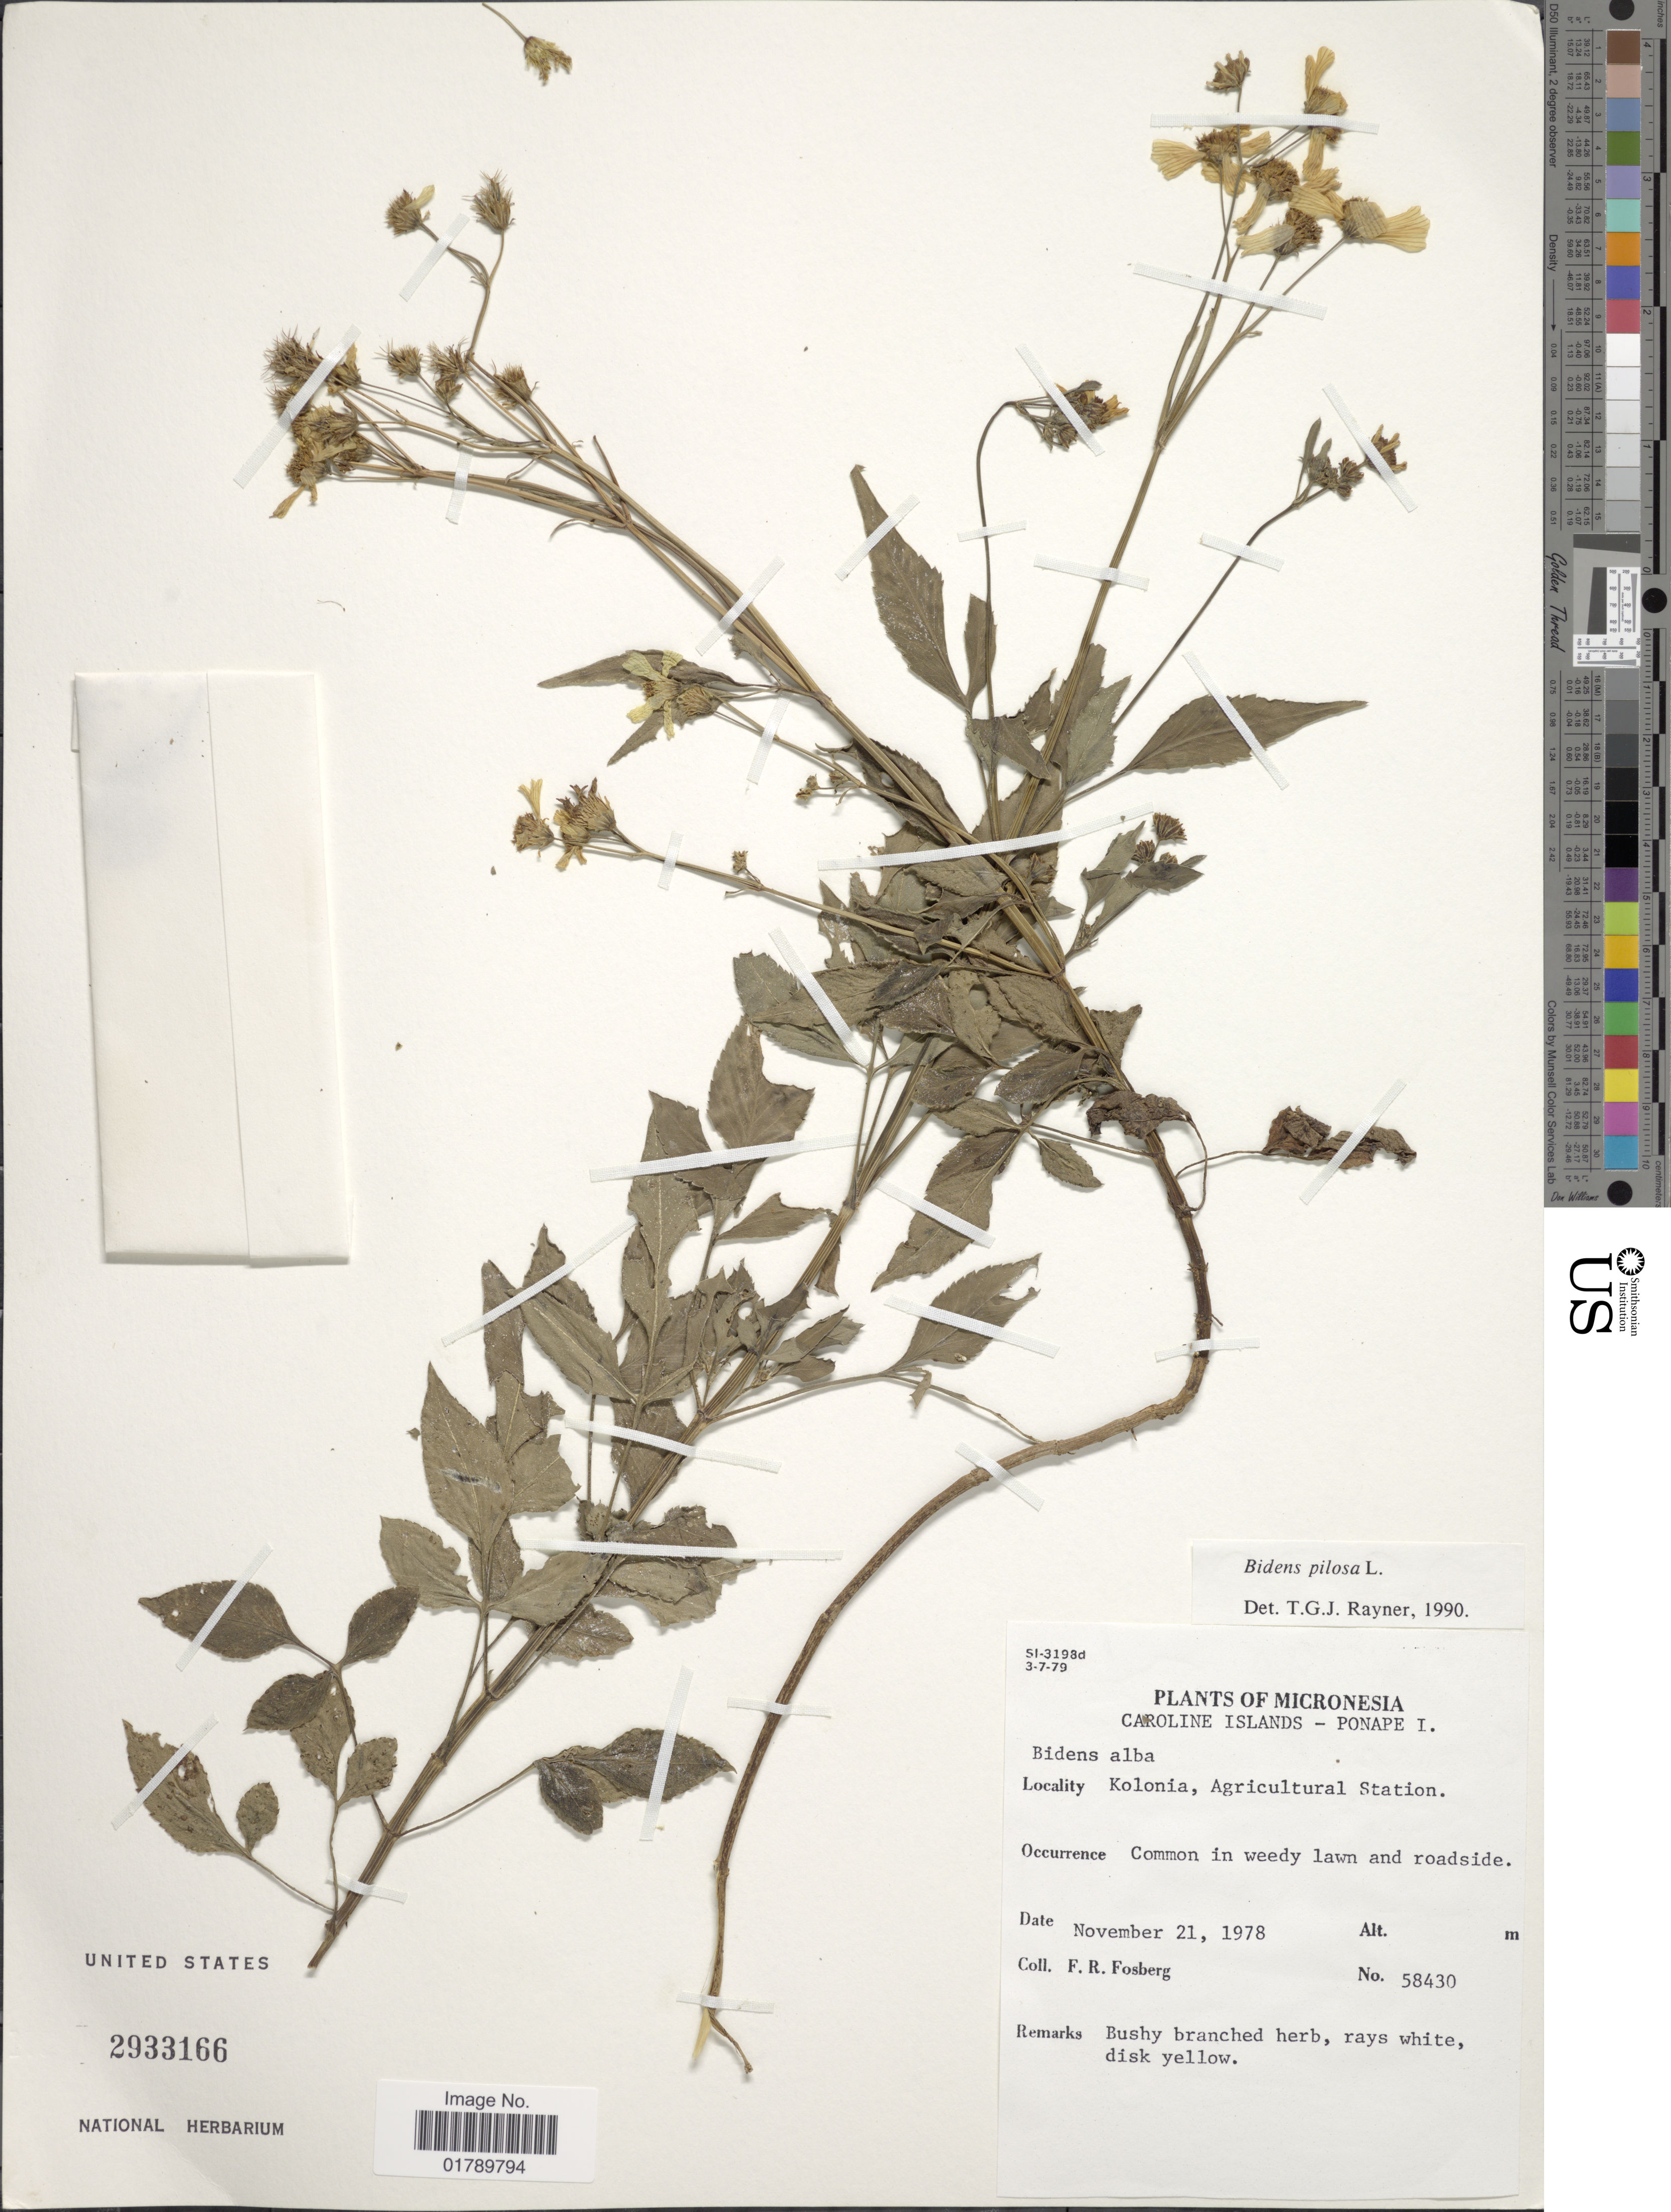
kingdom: Plantae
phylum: Tracheophyta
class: Magnoliopsida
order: Asterales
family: Asteraceae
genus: Bidens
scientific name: Bidens pilosa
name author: L.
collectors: F. R. Fosberg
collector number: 58430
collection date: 1978-11-21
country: Micronesia, Federated States of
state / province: Pohnpei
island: Pohnpei [Ponape]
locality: Caroline Islands-Ponape I. Kolonia, Agricultural Station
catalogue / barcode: US 2933166